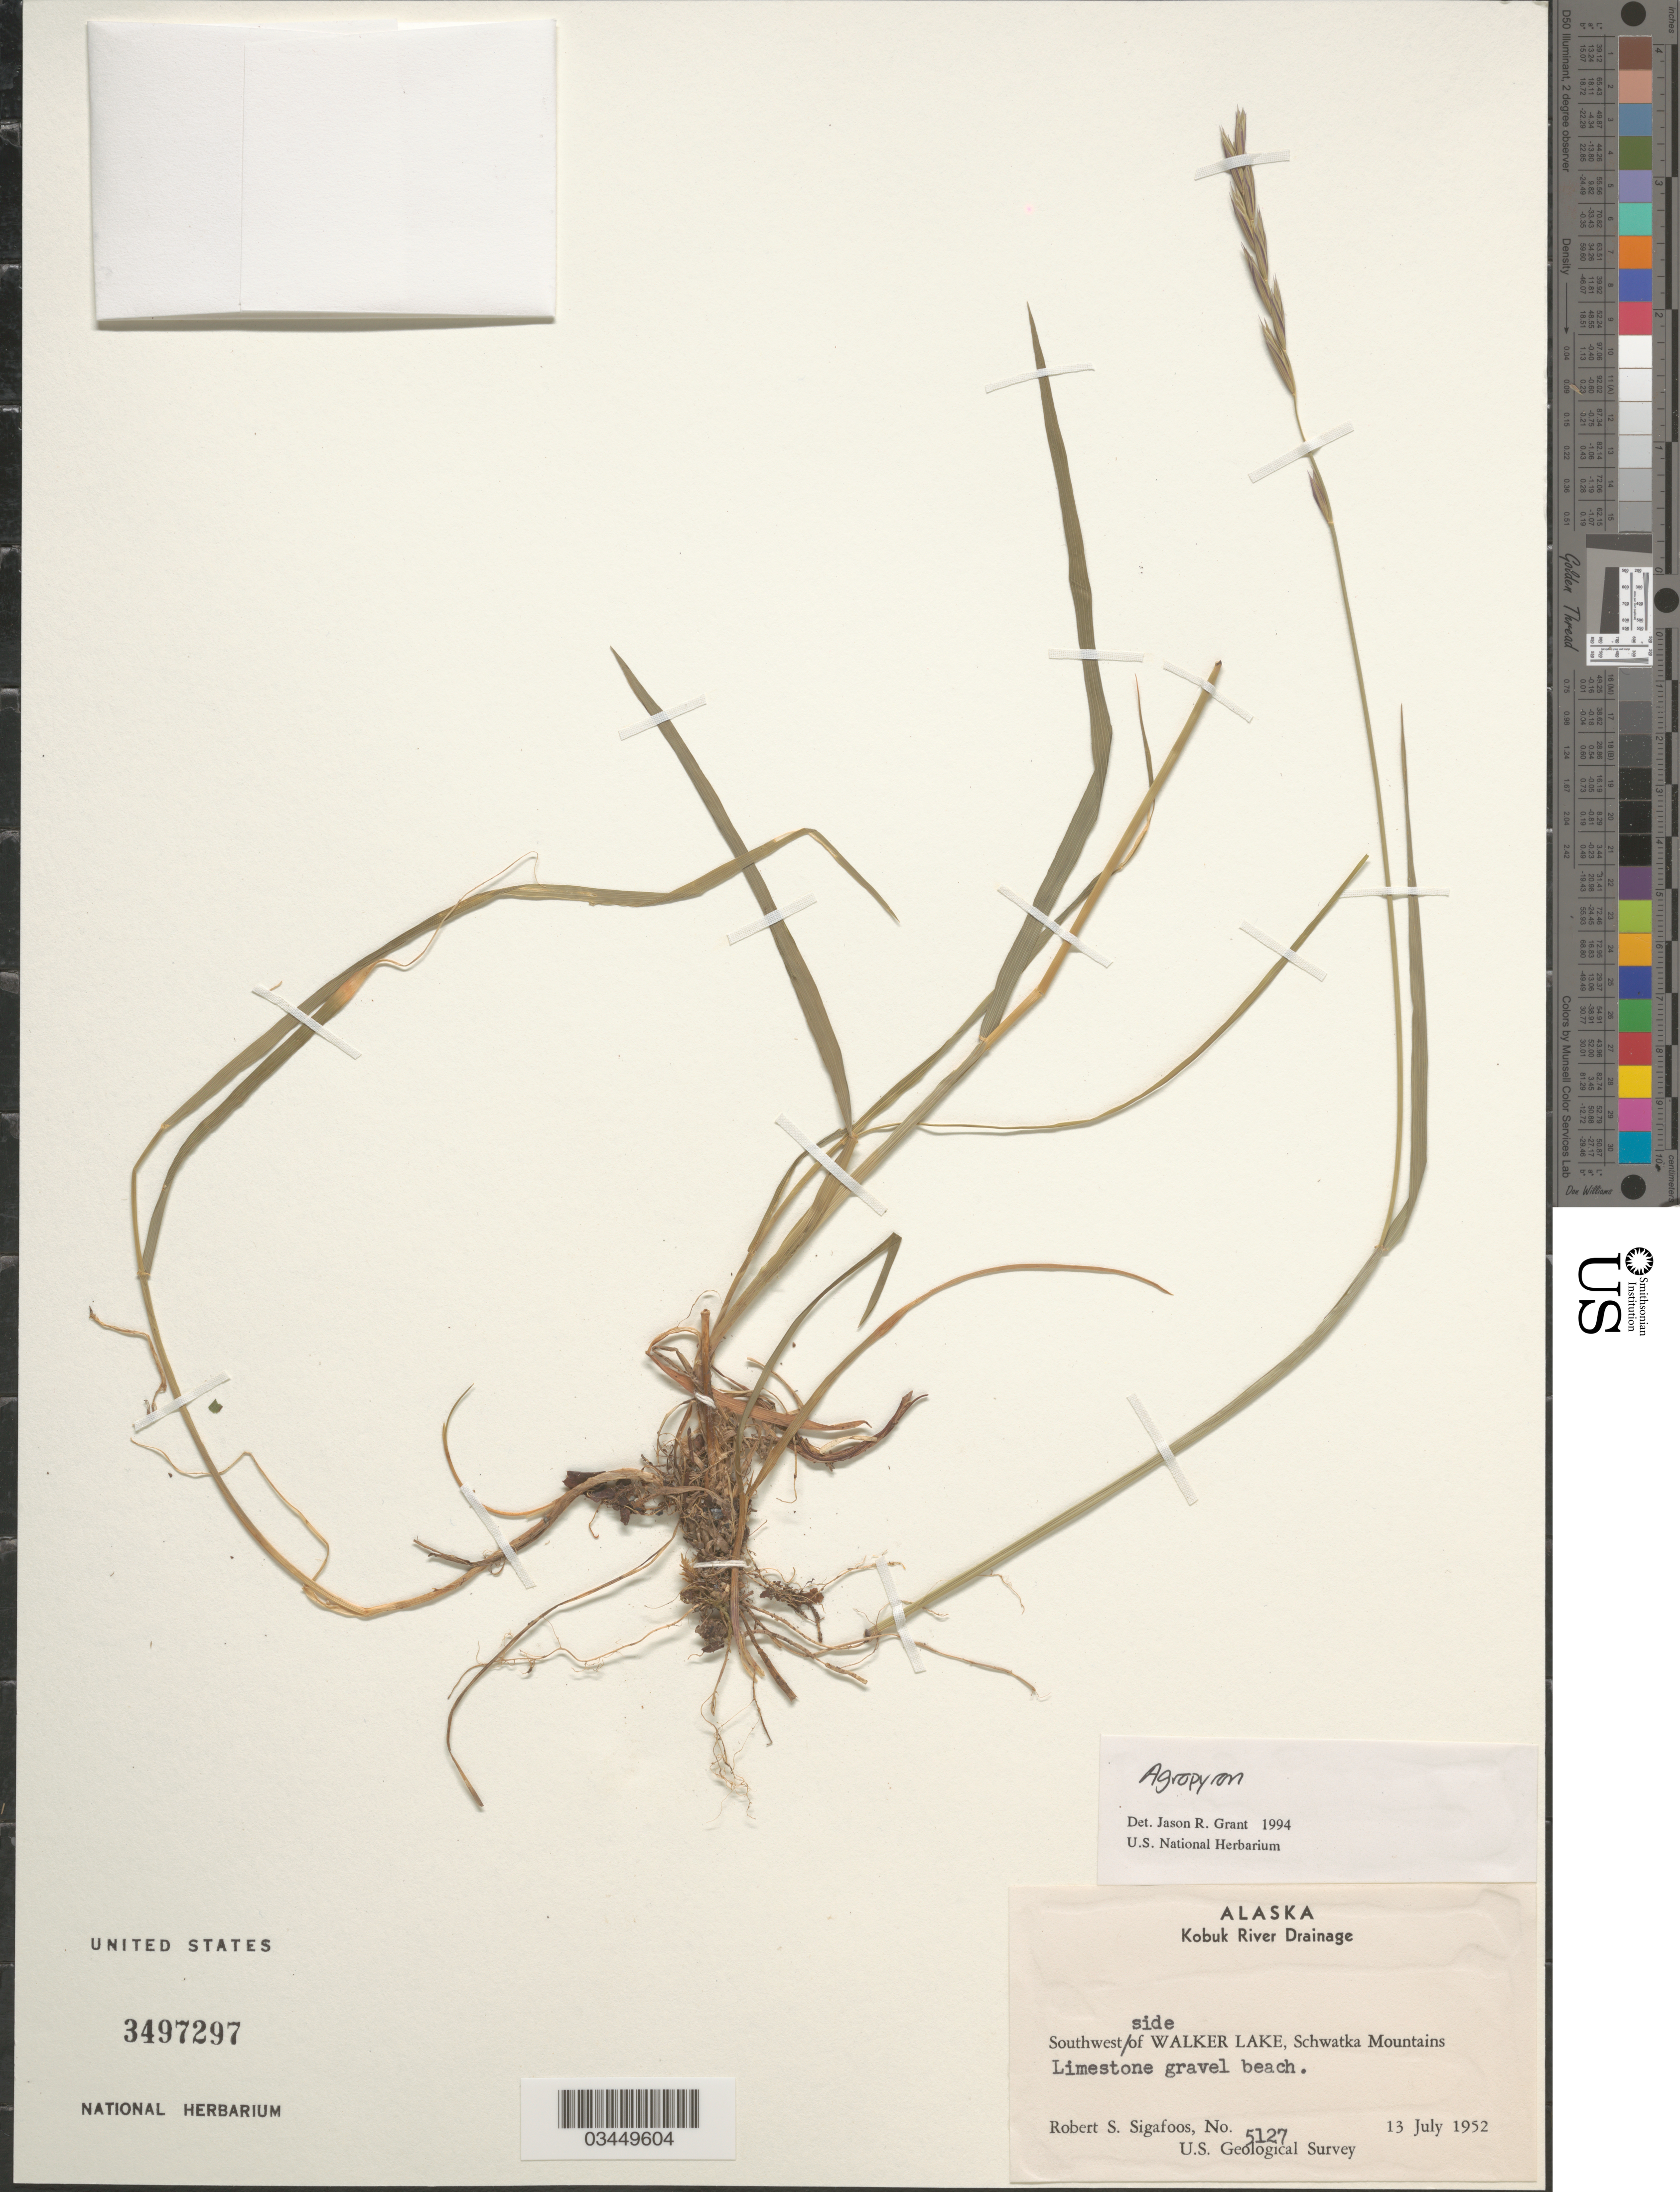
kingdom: Plantae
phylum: Tracheophyta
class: Liliopsida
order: Poales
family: Poaceae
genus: Elymus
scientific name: Elymus sp.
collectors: R. Sigafoos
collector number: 5127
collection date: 1952-07-13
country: United States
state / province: Alaska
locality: Kobuk River Drainage. Southwest side of Walker Lake, Schwatka Mountains. Limestone gravel beach. U.S. Geological Survey.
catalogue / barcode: US 3497297